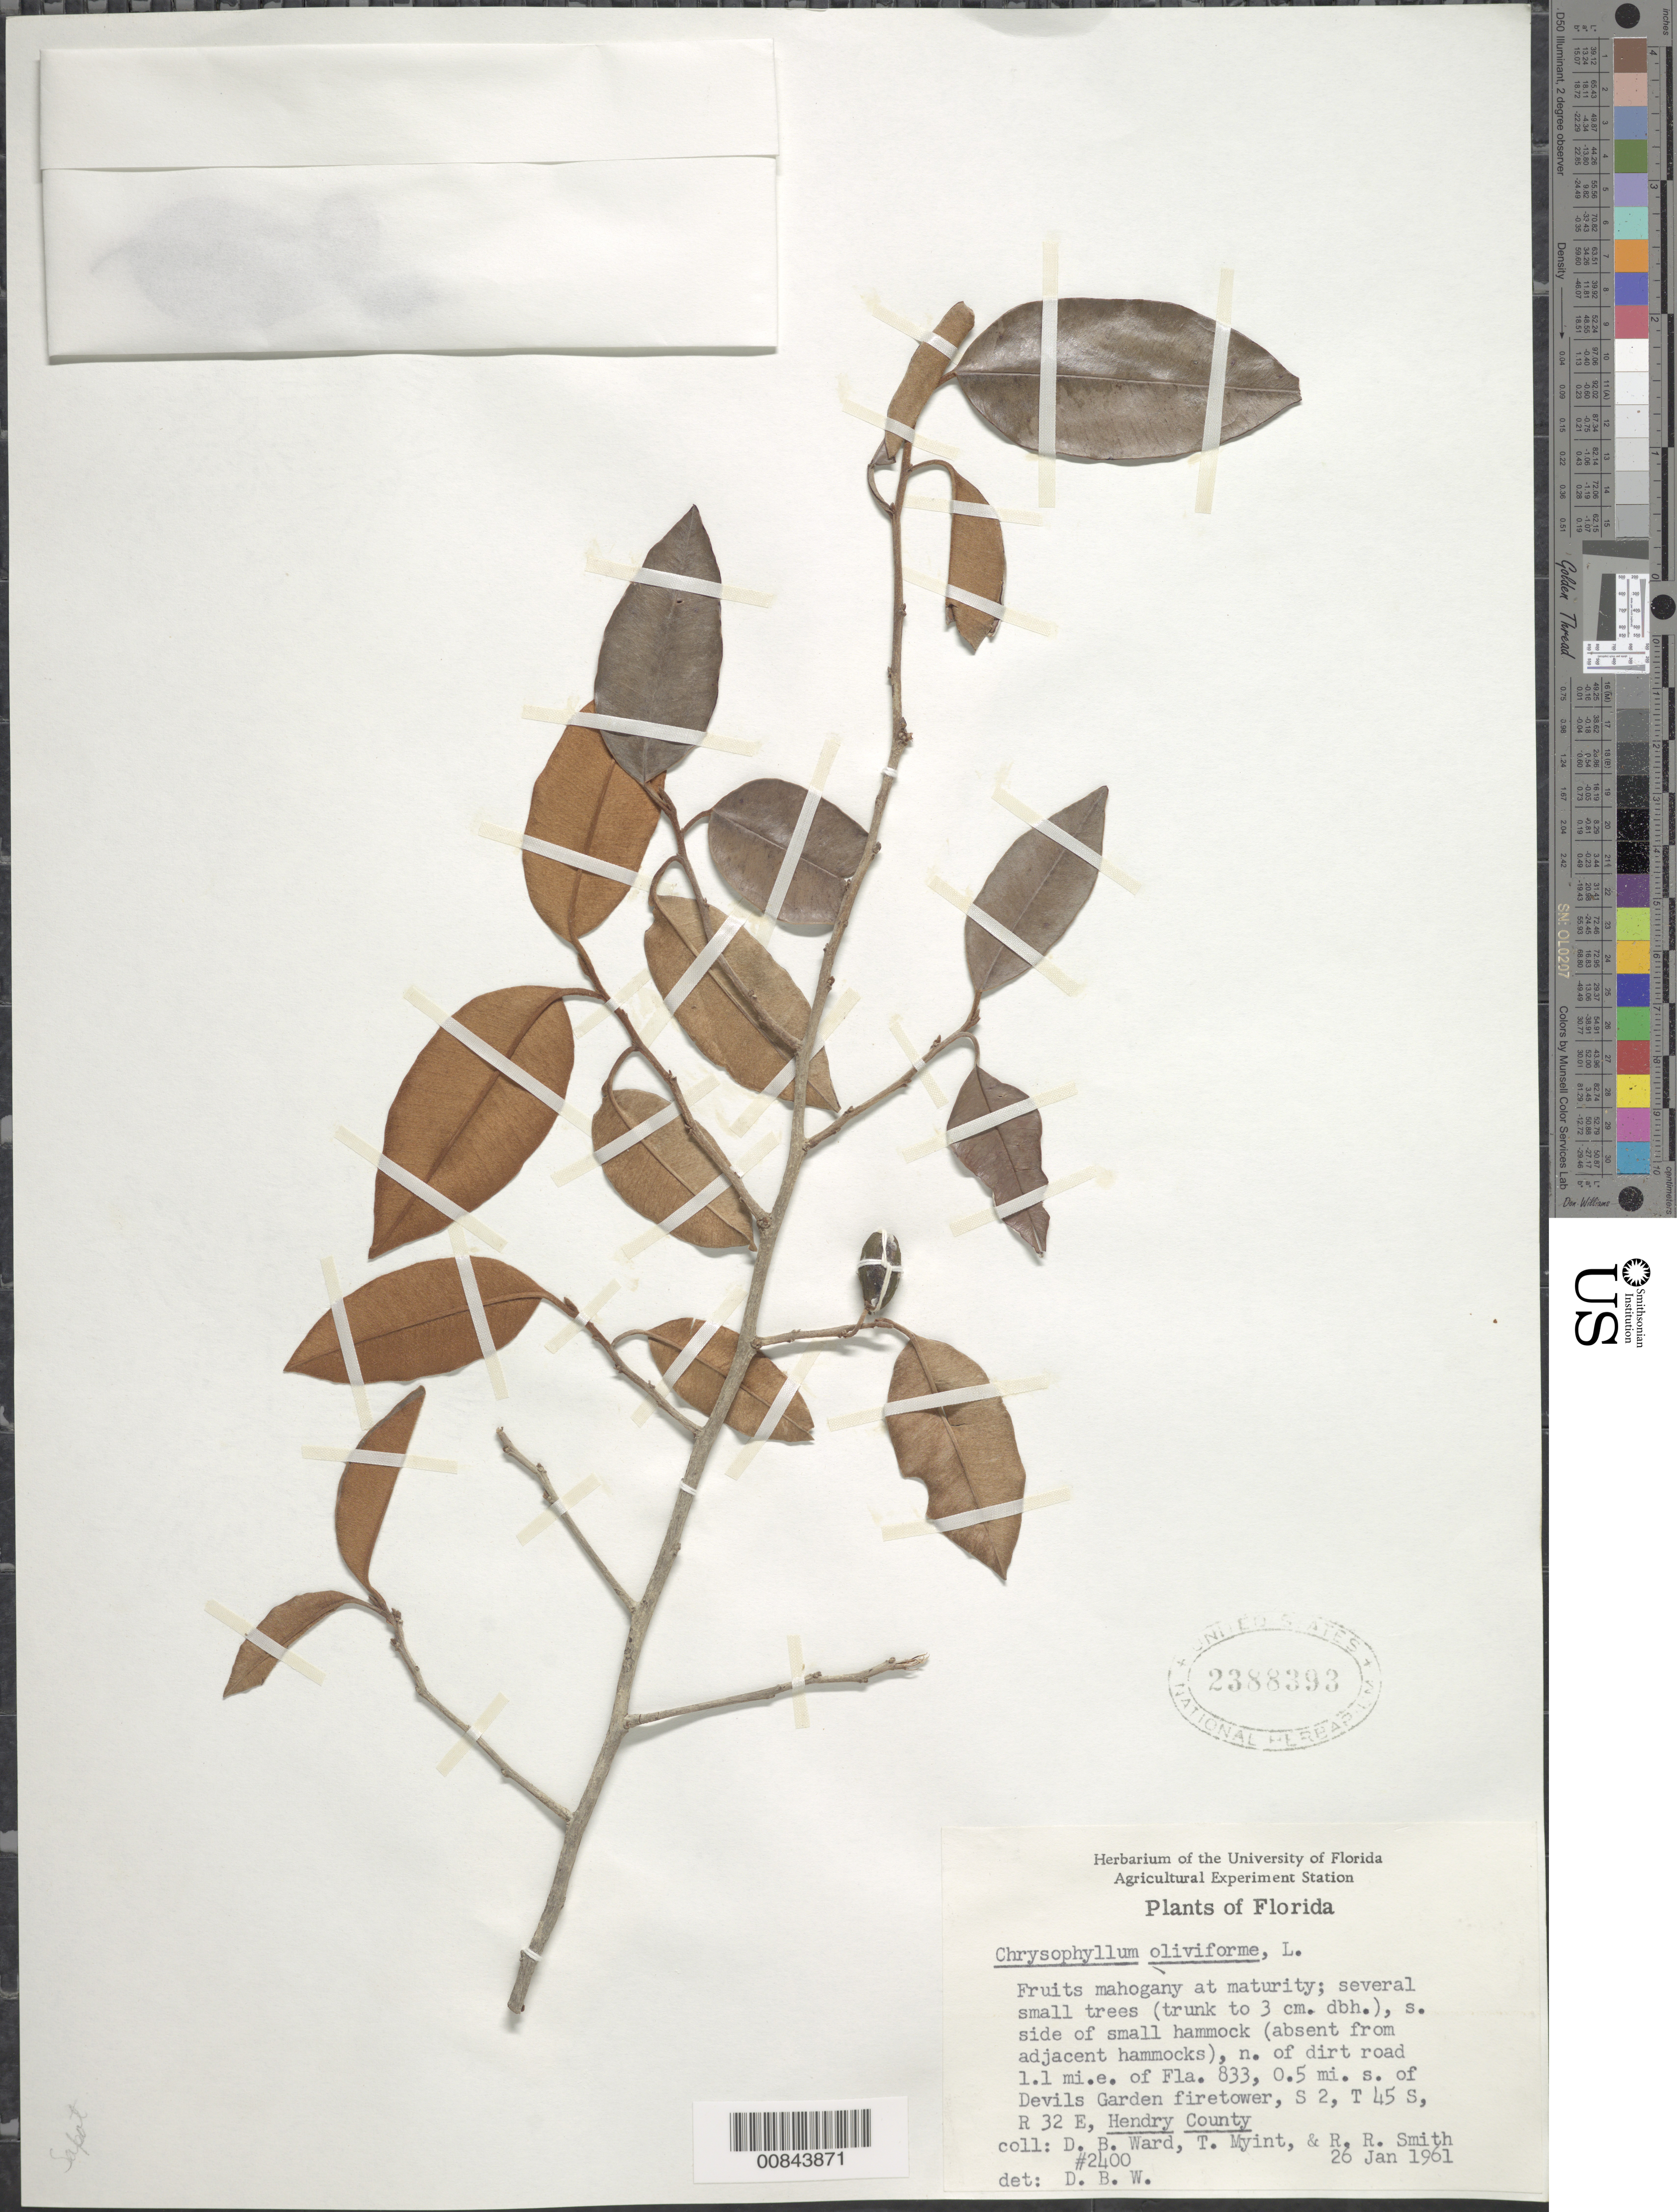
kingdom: Plantae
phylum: Tracheophyta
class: Magnoliopsida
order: Ericales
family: Sapotaceae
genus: Chrysophyllum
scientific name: Chrysophyllum oliviforme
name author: L.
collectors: R. R. Smith & T. Myint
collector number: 2400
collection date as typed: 30 Jan 1961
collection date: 1961-01-30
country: United States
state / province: Florida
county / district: Charlotte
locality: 0.5 mile s. of junction Fla. 74, along Fla. 31, S1, T41S, R25E - S6, T41S, R26E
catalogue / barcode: US 2388393